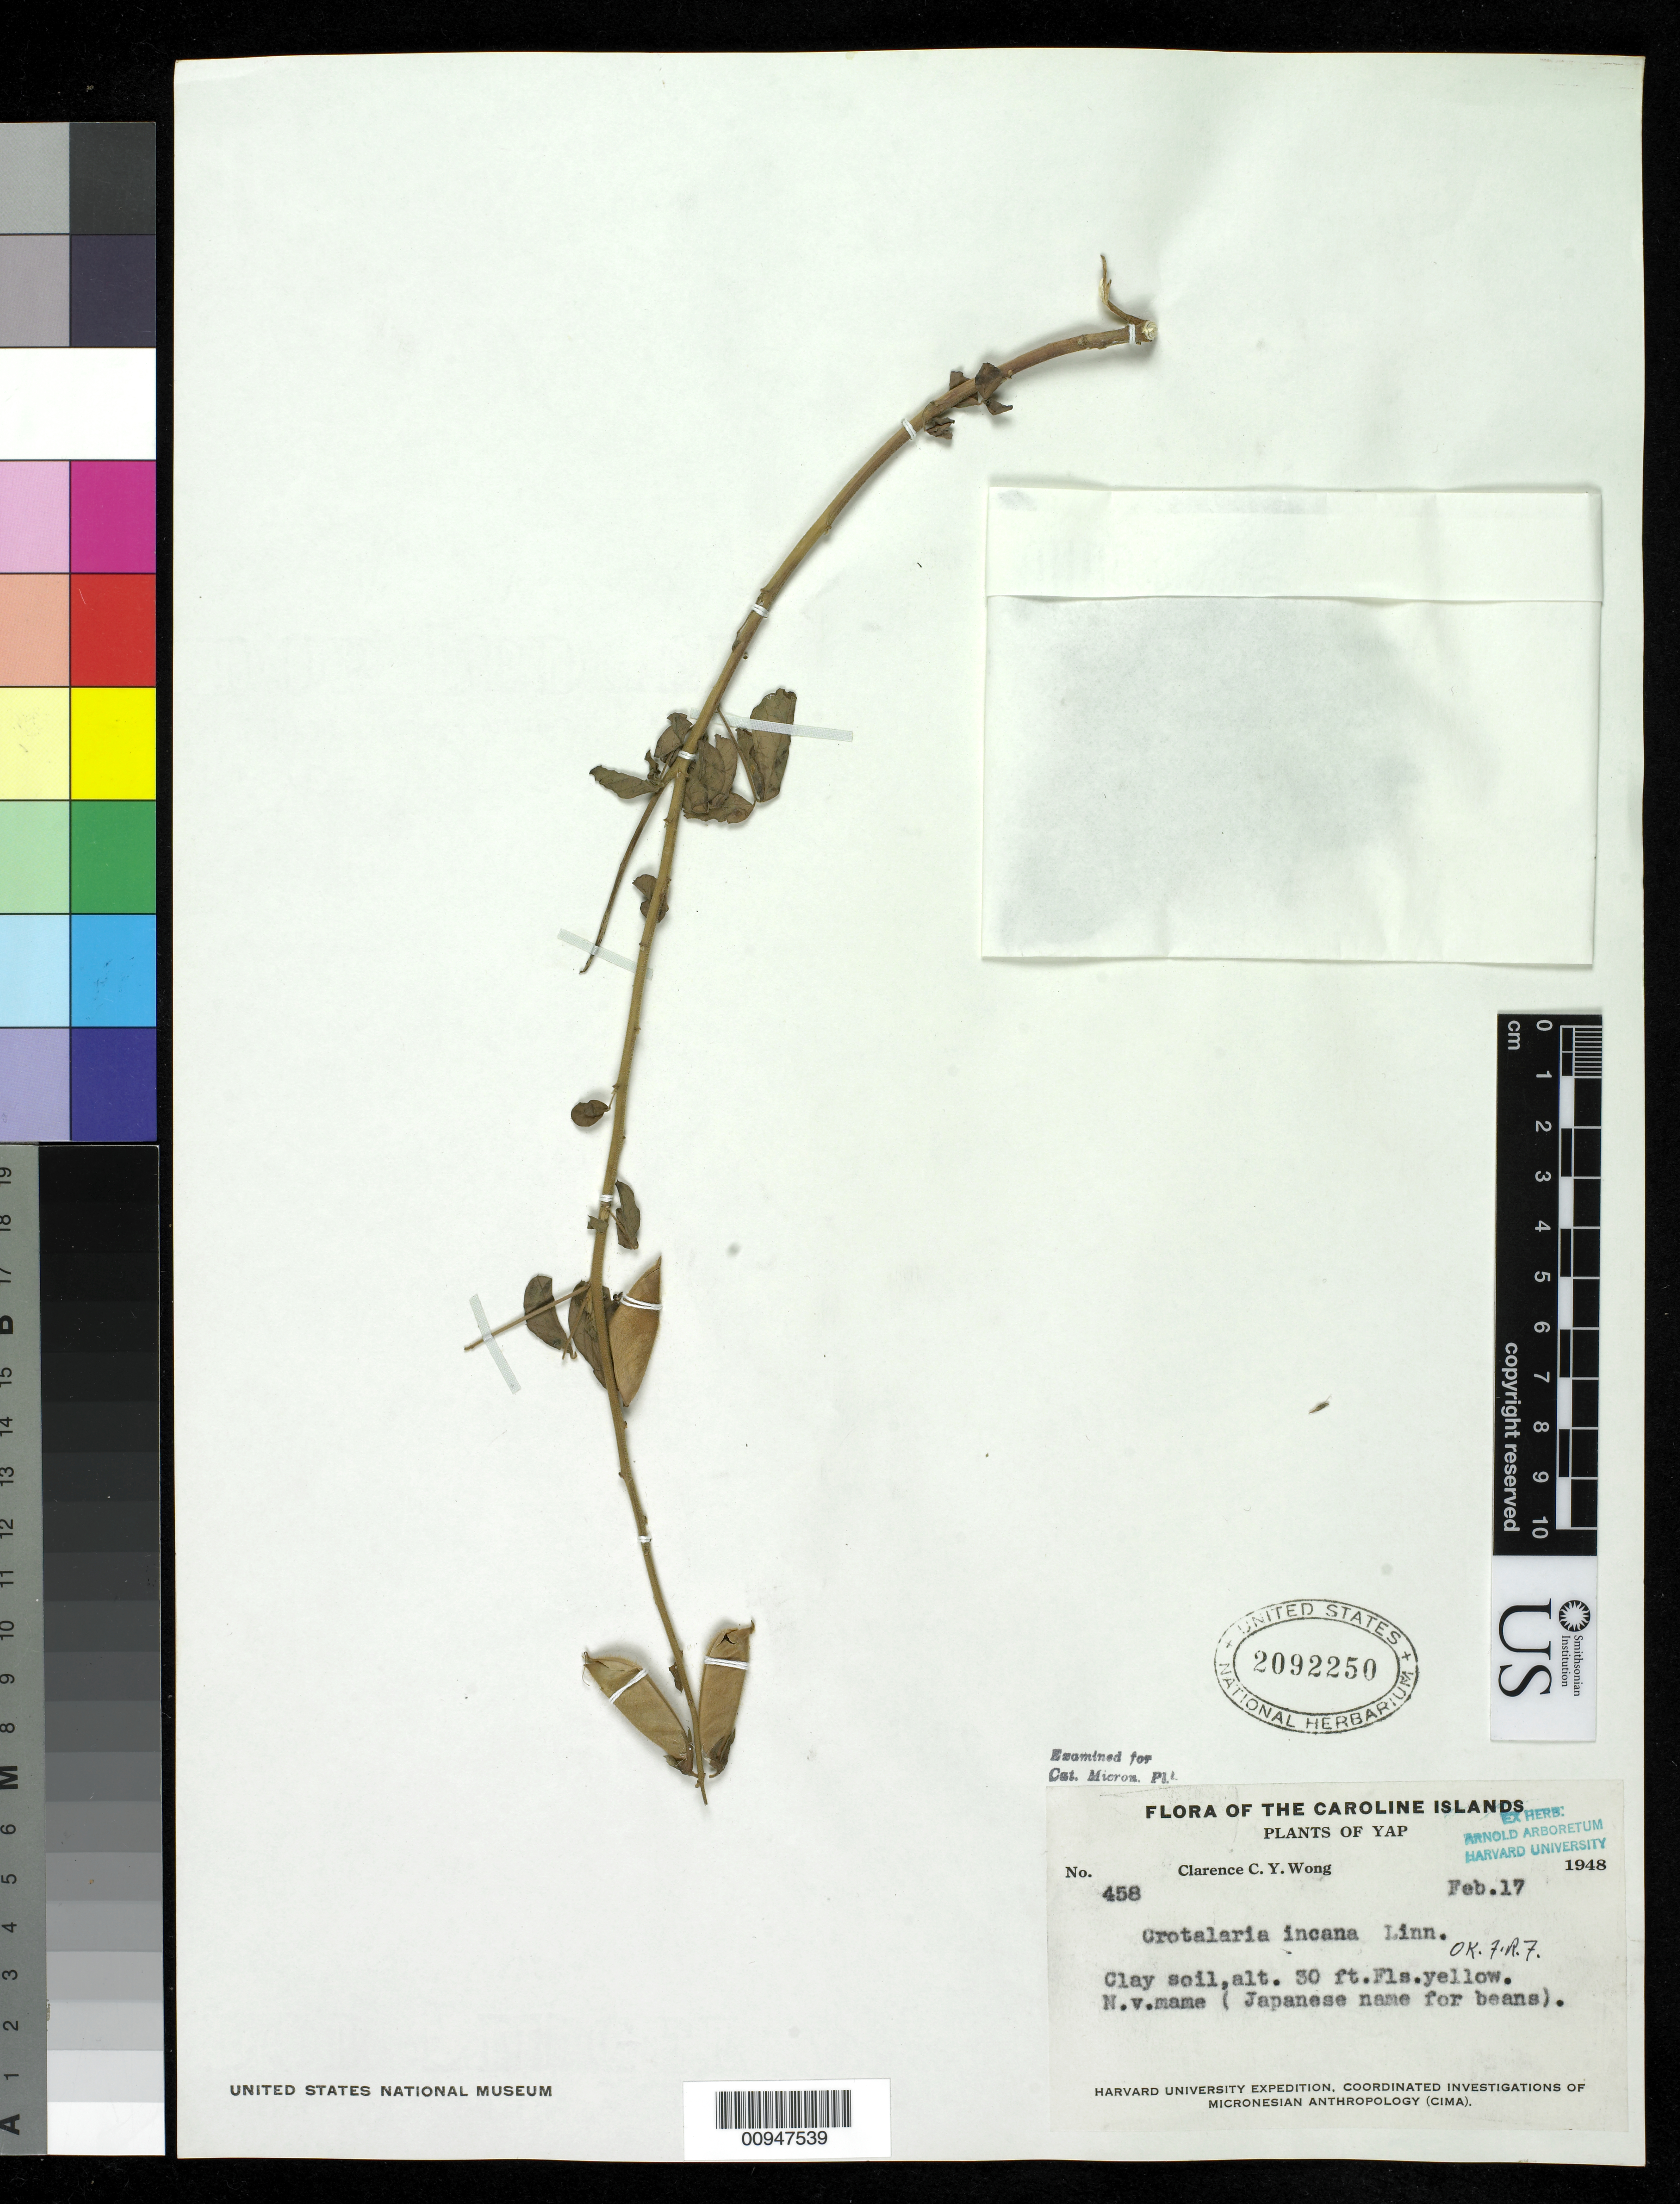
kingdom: Plantae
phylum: Tracheophyta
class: Magnoliopsida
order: Fabales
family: Fabaceae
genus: Crotalaria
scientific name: Crotalaria incana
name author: L.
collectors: C. Wong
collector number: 458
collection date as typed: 17 Feb 1948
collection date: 1948-02-17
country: Micronesia, Federated States of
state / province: Yap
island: Yap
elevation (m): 9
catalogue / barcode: US 2092250